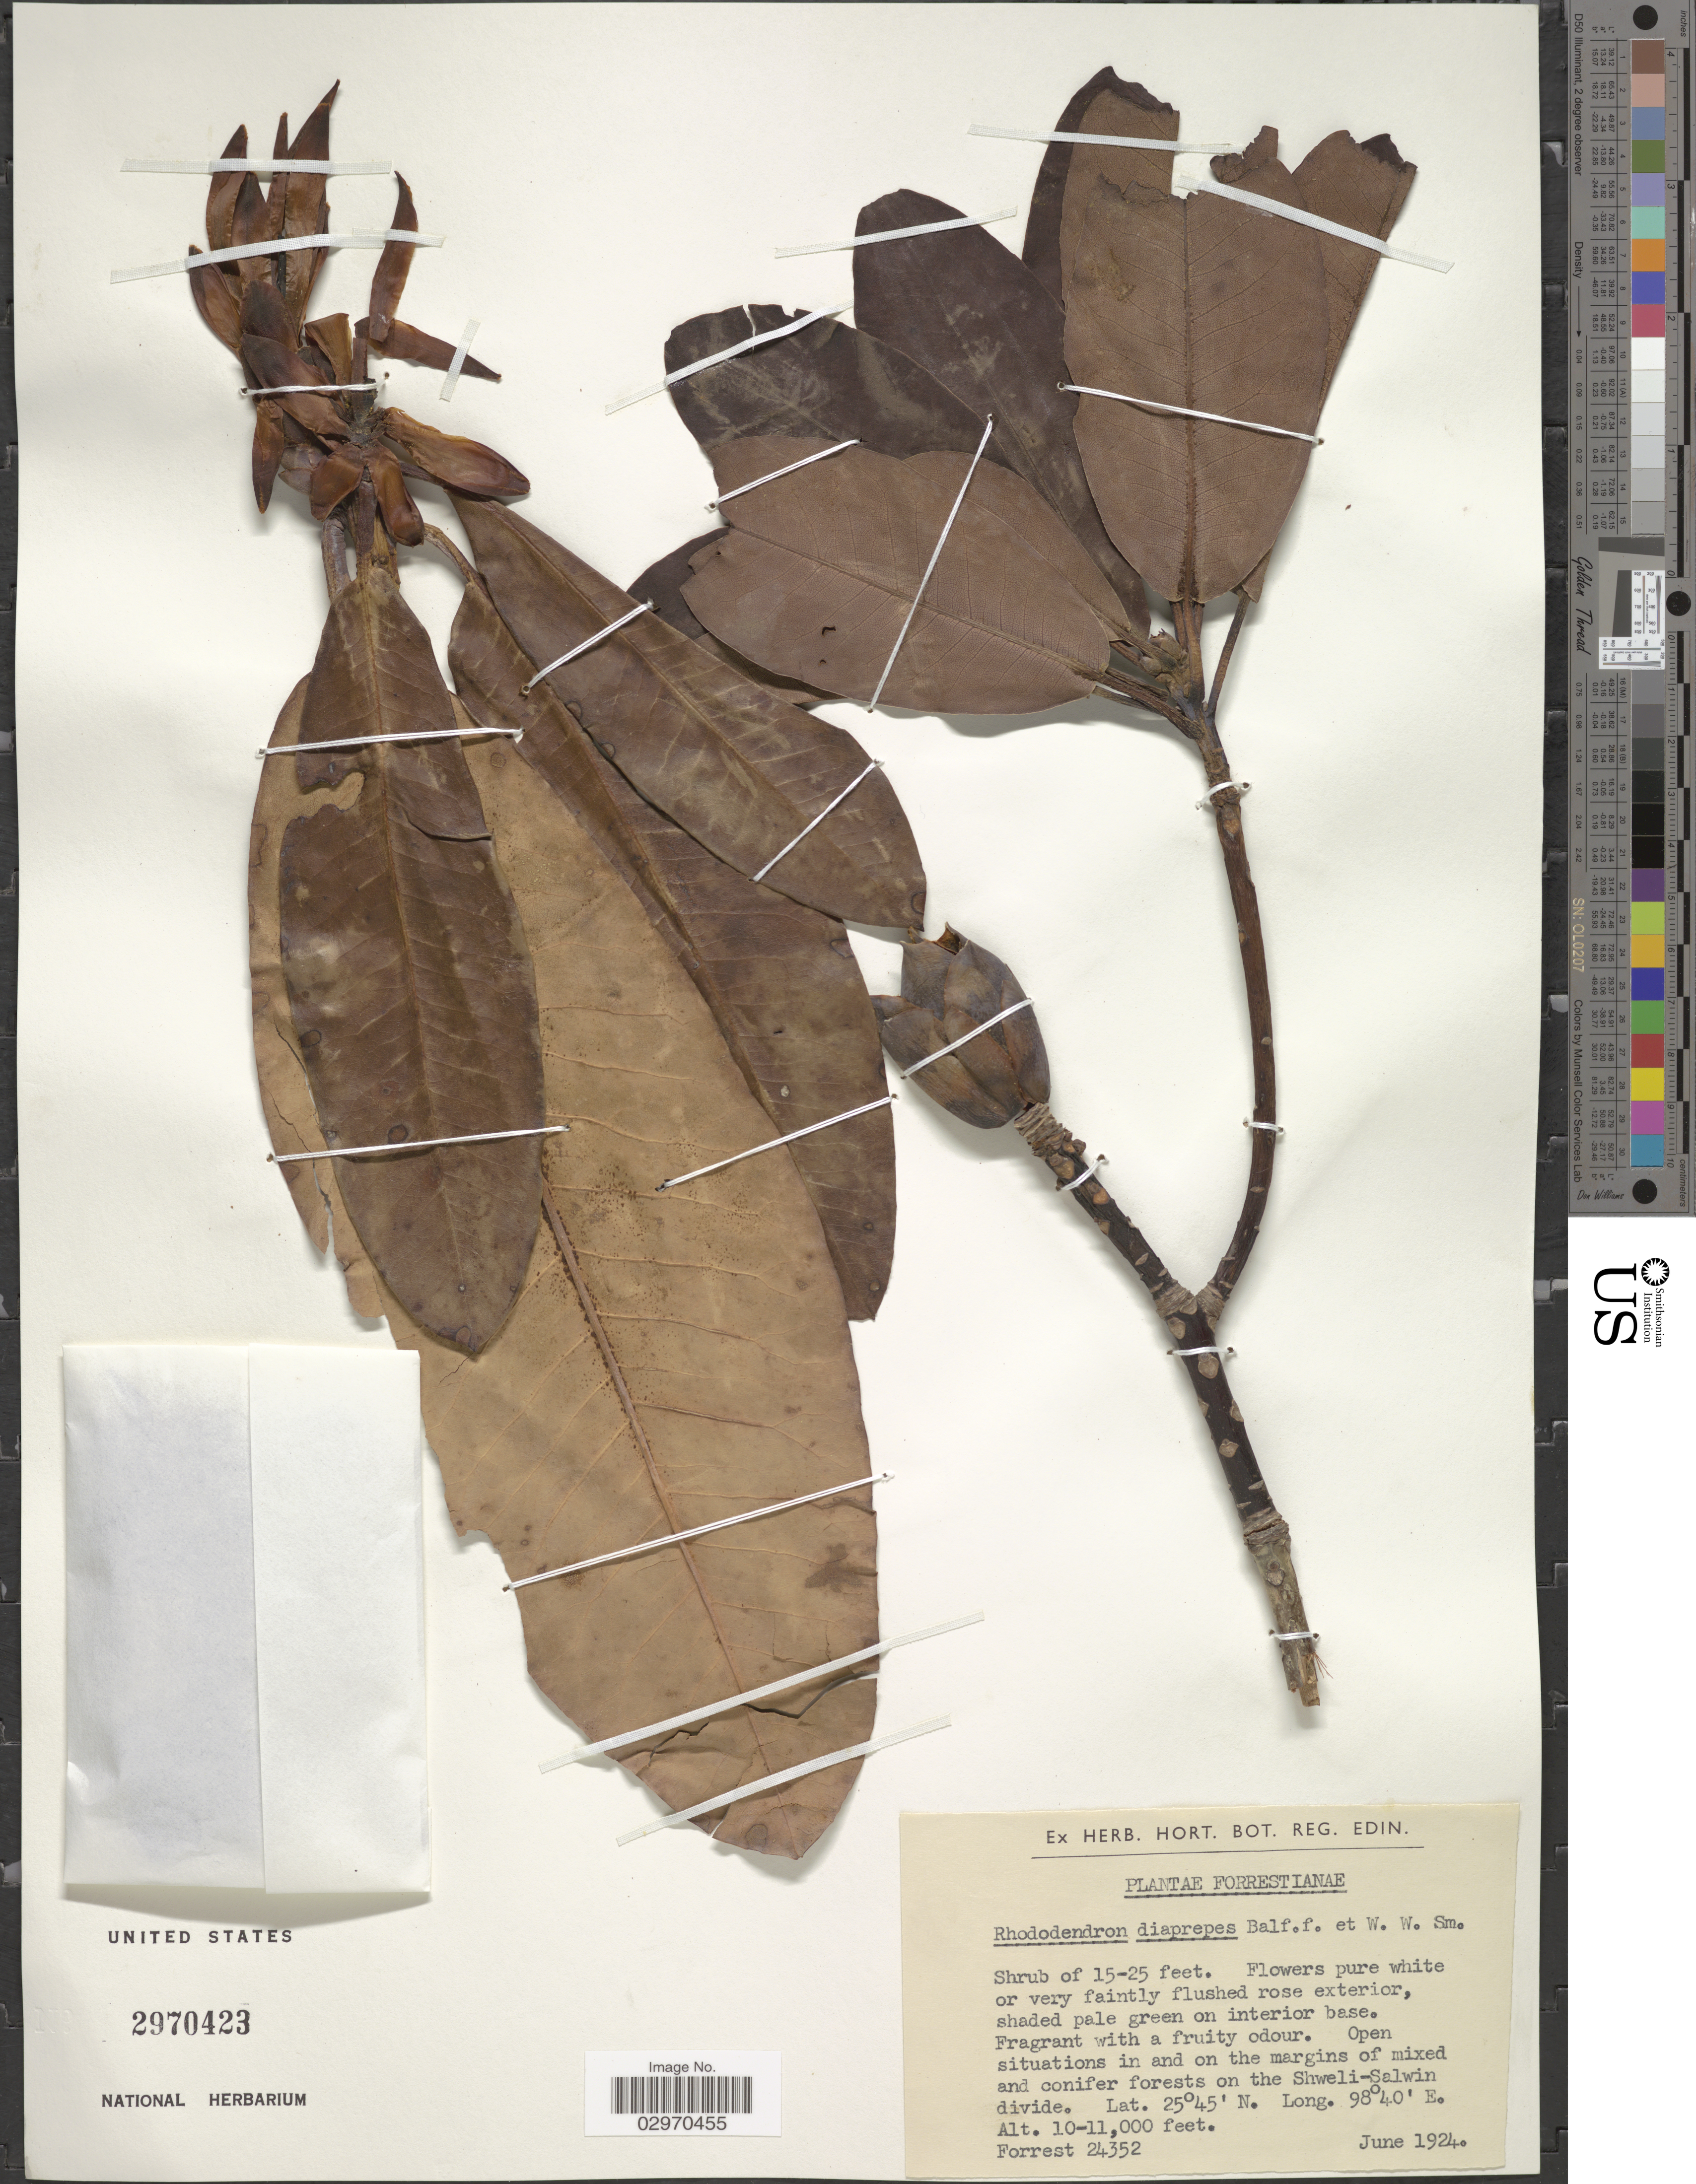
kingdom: Plantae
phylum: Tracheophyta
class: Magnoliopsida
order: Ericales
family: Ericaceae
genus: Rhododendron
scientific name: Rhododendron diaprepes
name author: Balf. f. & W.W. Sm.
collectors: -. Forrest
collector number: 24352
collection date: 1924-06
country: China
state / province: Yunnan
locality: On the Shweli-Salwin divide.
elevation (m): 3048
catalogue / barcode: US 2970423